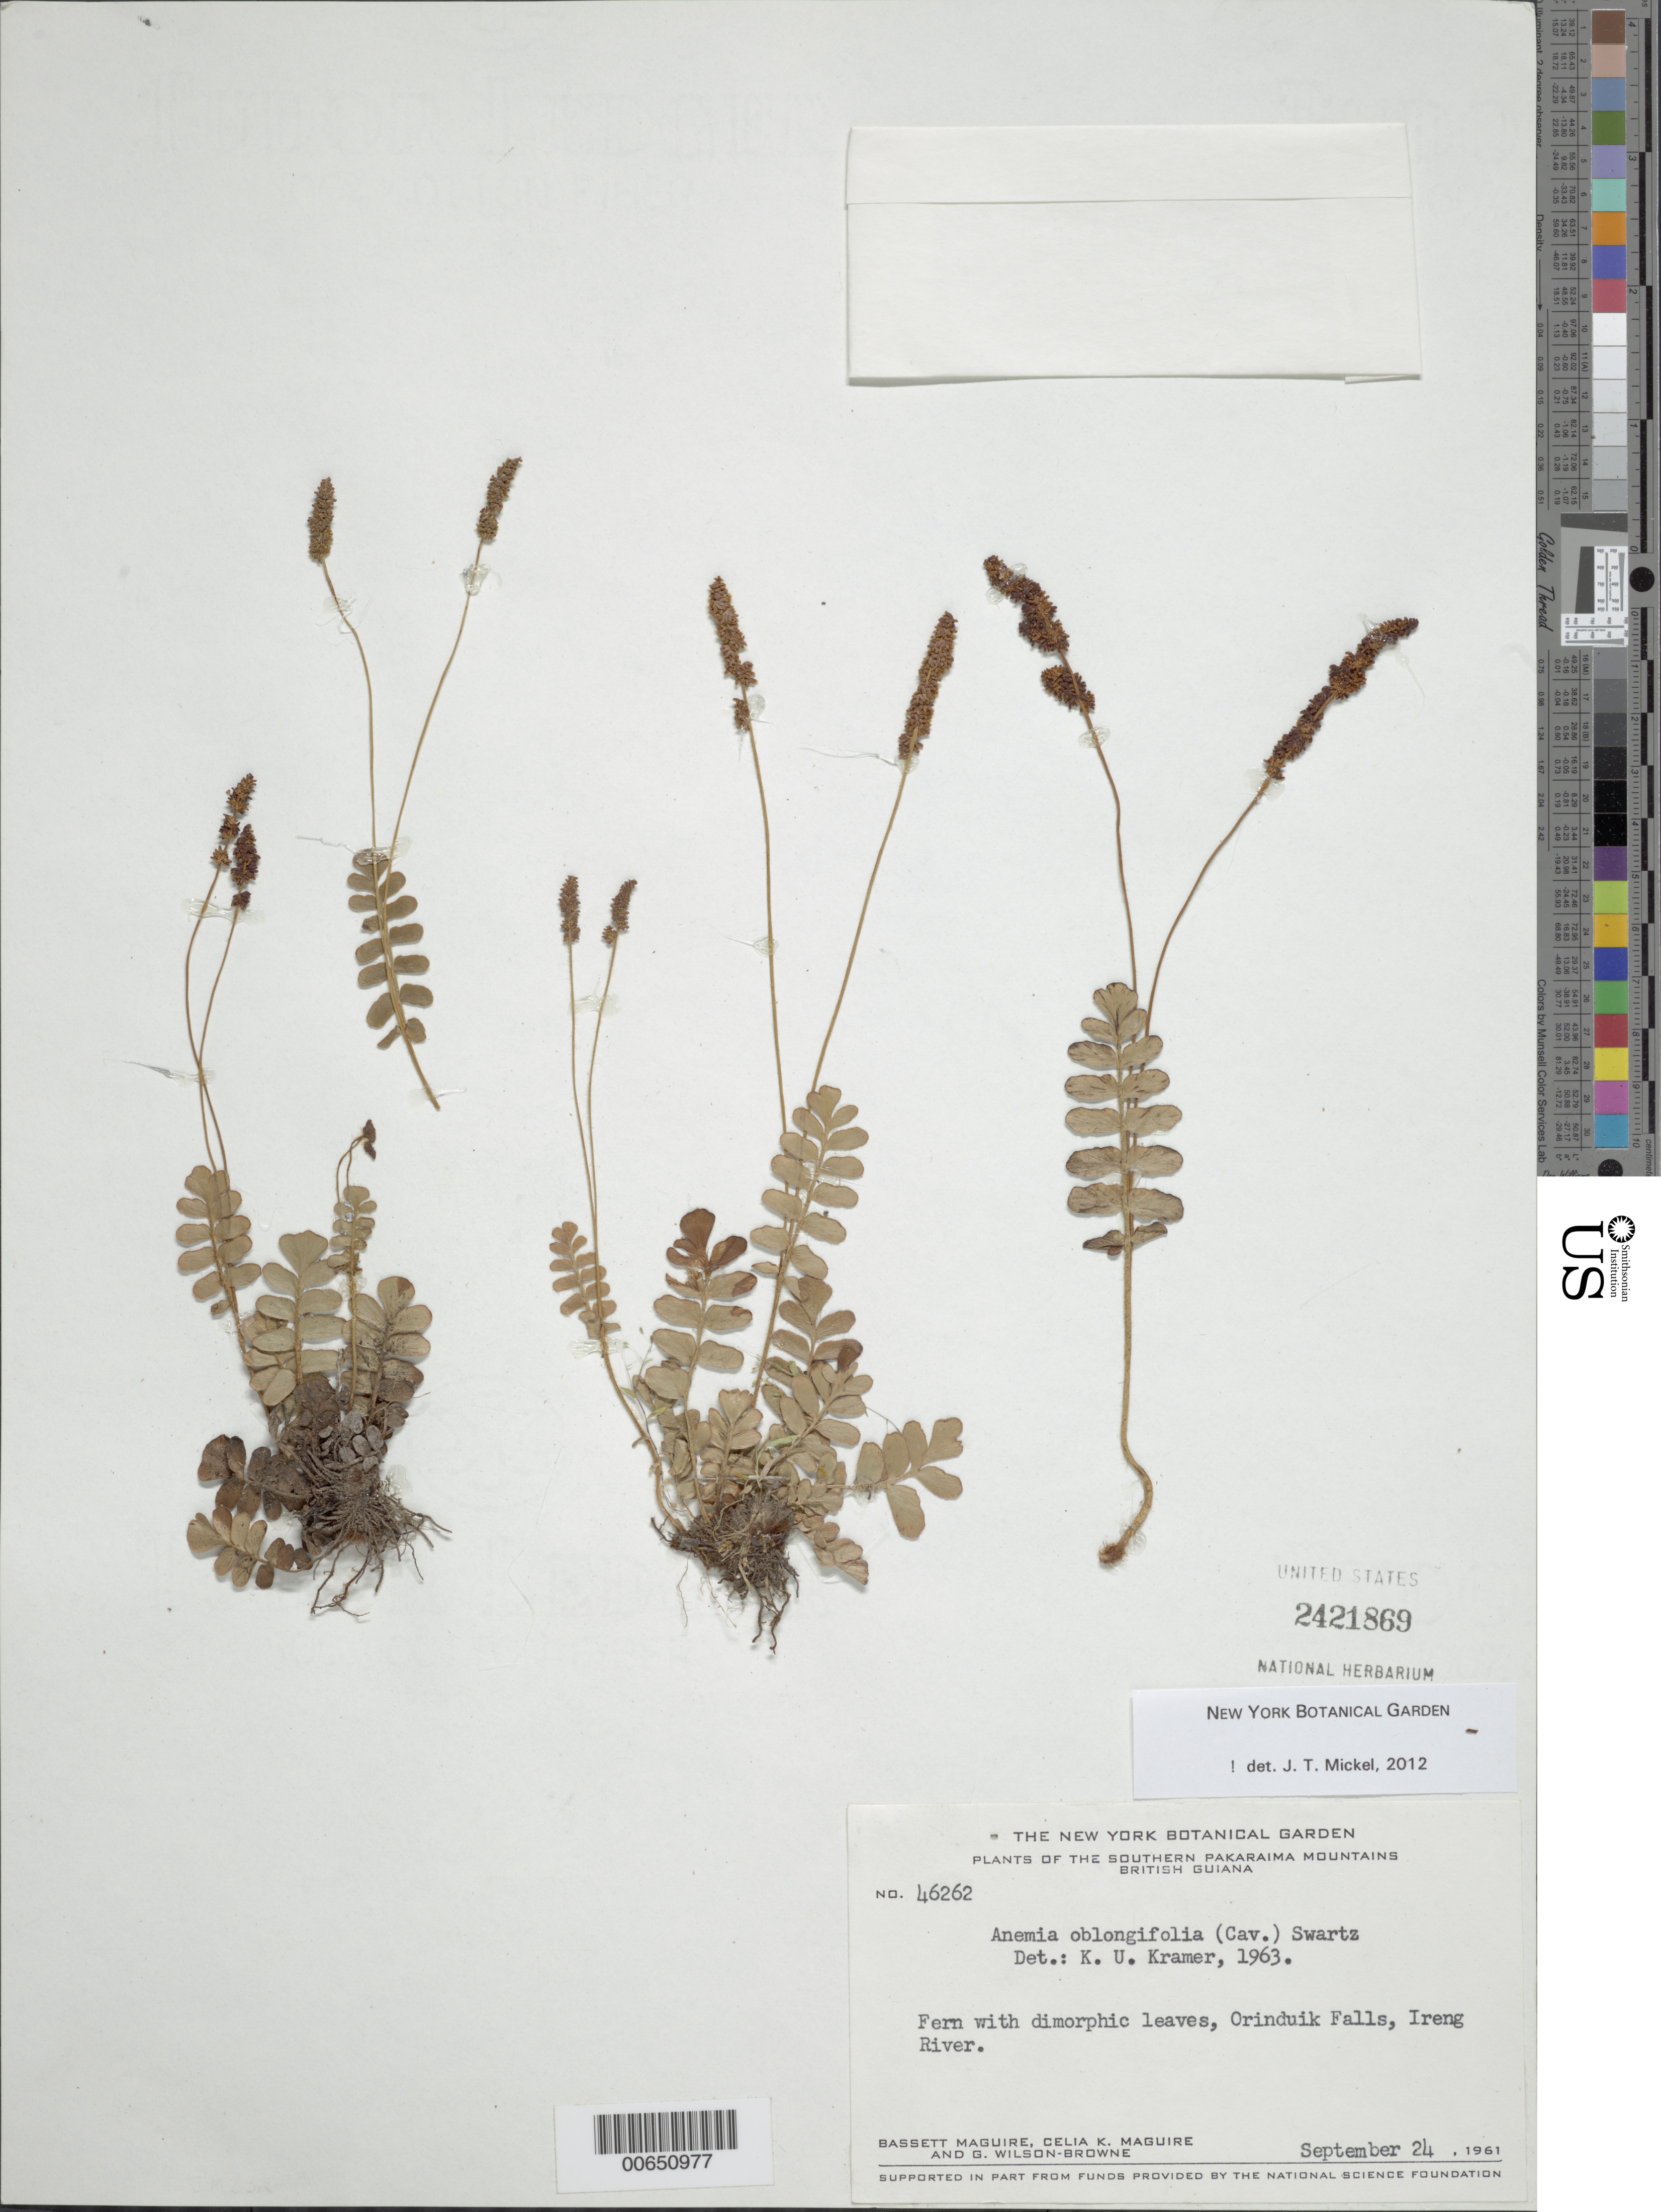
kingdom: Plantae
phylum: Tracheophyta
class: Polypodiopsida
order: Schizaeales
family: Anemiaceae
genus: Anemia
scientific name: Anemia oblongifolia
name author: (Cav.) Sw.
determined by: Kramer, K. U.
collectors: B. Maguire, C. K. Maguire & G. Wilson-Browne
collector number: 46262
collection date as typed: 24-Sep-61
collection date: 1961-09-24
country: Guyana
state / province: Potaro-Siparuni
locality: Orinduik Falls, Ireng River, S Pakaraima Mts.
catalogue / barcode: US 2421869